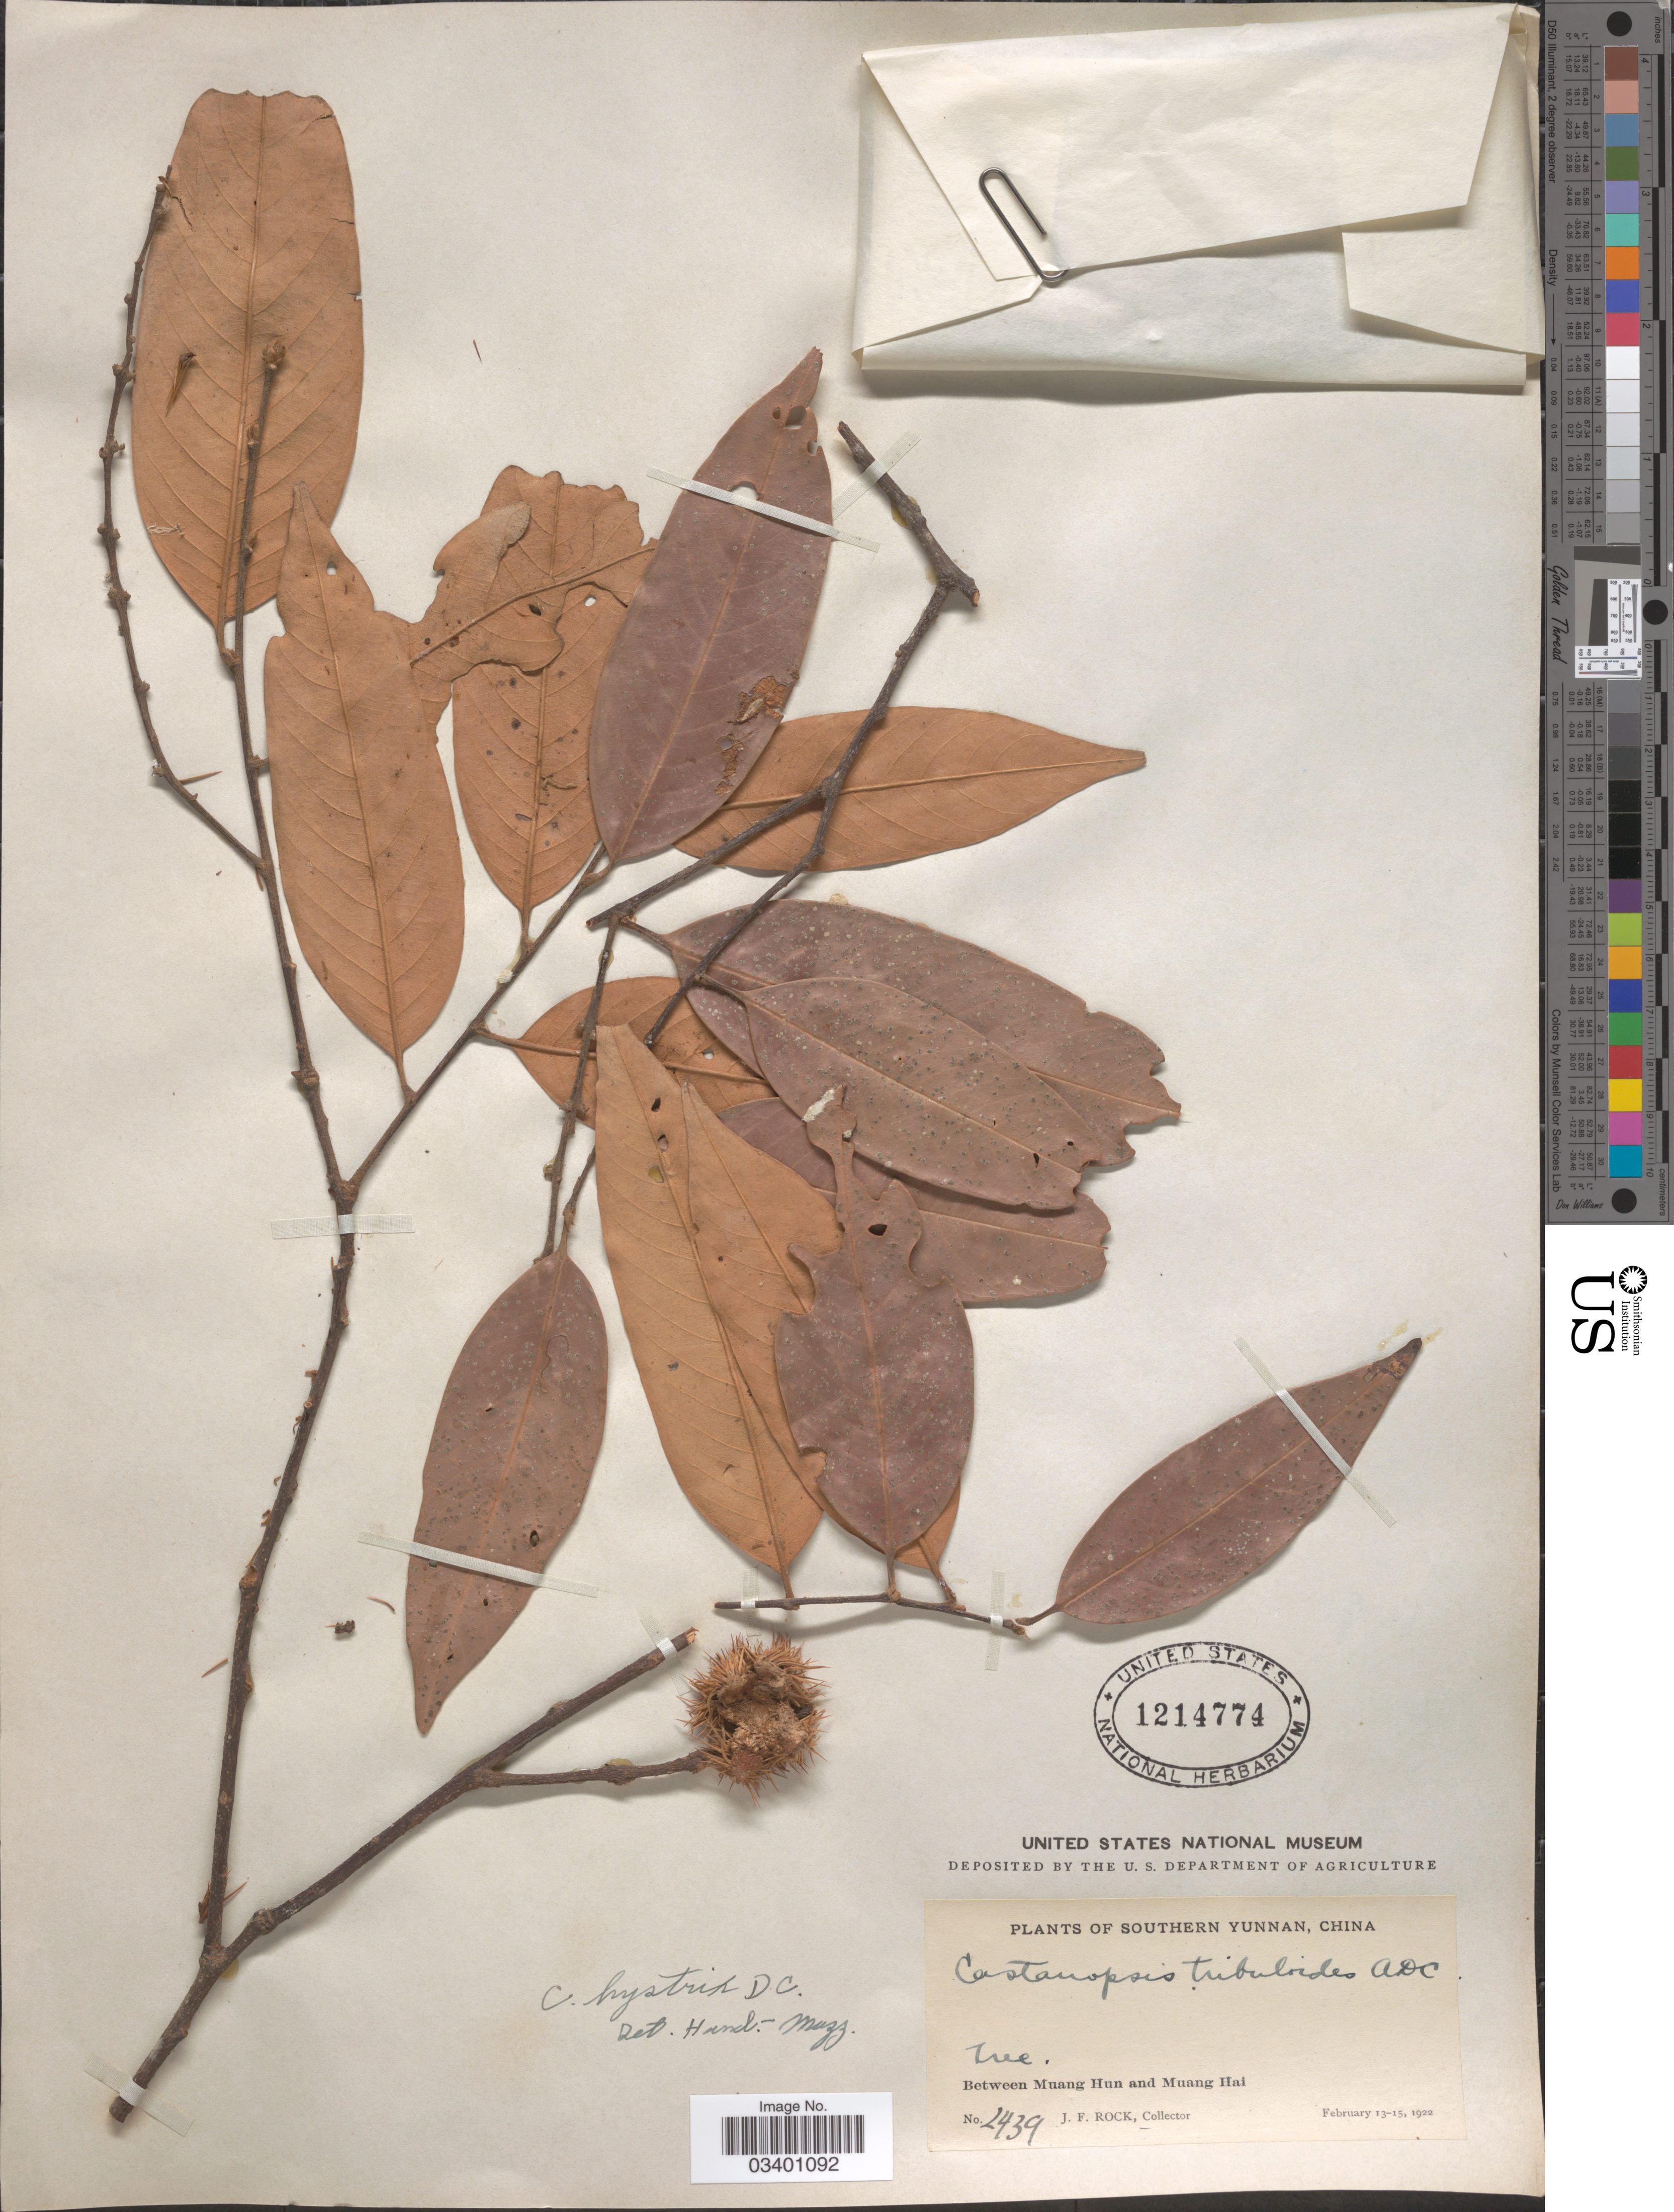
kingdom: Plantae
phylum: Tracheophyta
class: Magnoliopsida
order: Fagales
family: Fagaceae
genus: Castanopsis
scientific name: Castanopsis hystrix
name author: Hook. f. & Thomson ex A. DC.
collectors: J. Rock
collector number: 2439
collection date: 1922-02-13/1922-02-15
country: China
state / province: Yunnan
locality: Southern Yunnan, Between Muang Hun and Muang Hai.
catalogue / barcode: US 1214774